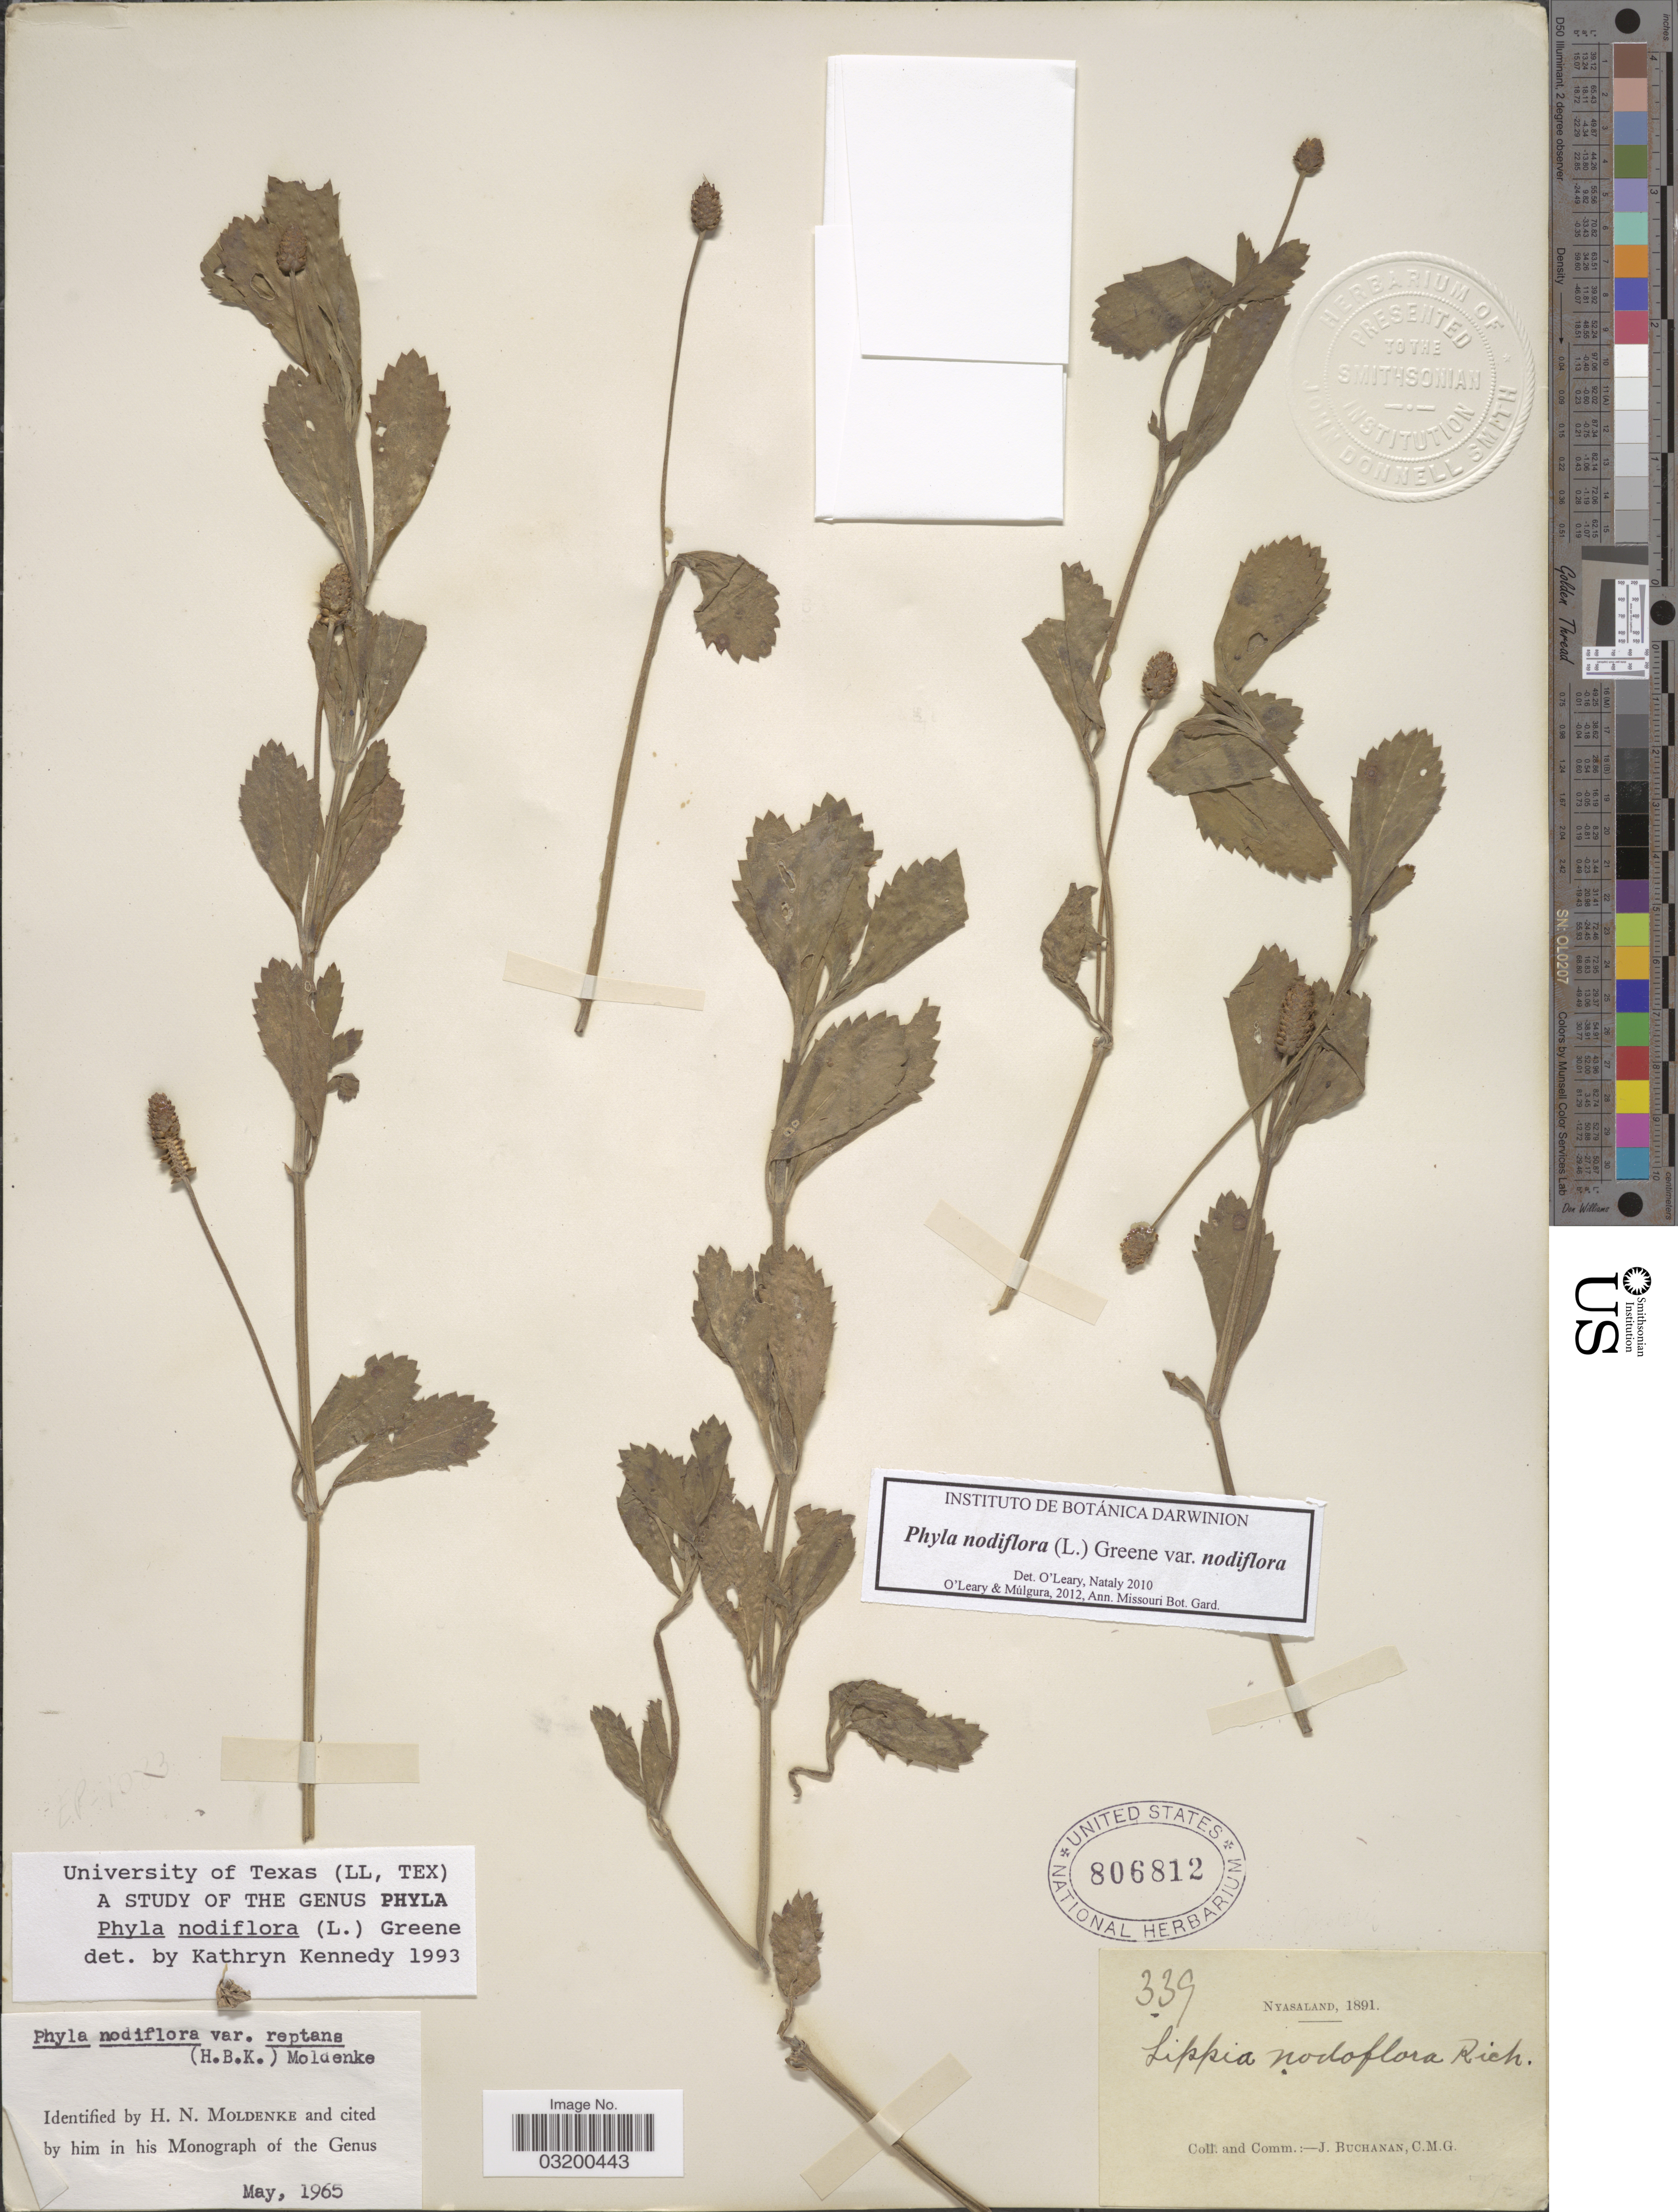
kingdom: Plantae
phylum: Tracheophyta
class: Magnoliopsida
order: Lamiales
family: Verbenaceae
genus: Phyla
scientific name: Phyla nodiflora var. nodiflora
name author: (L.) Greene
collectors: J. Buchanan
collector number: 339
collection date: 1891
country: Malawi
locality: Nyasaland.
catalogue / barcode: US 806812